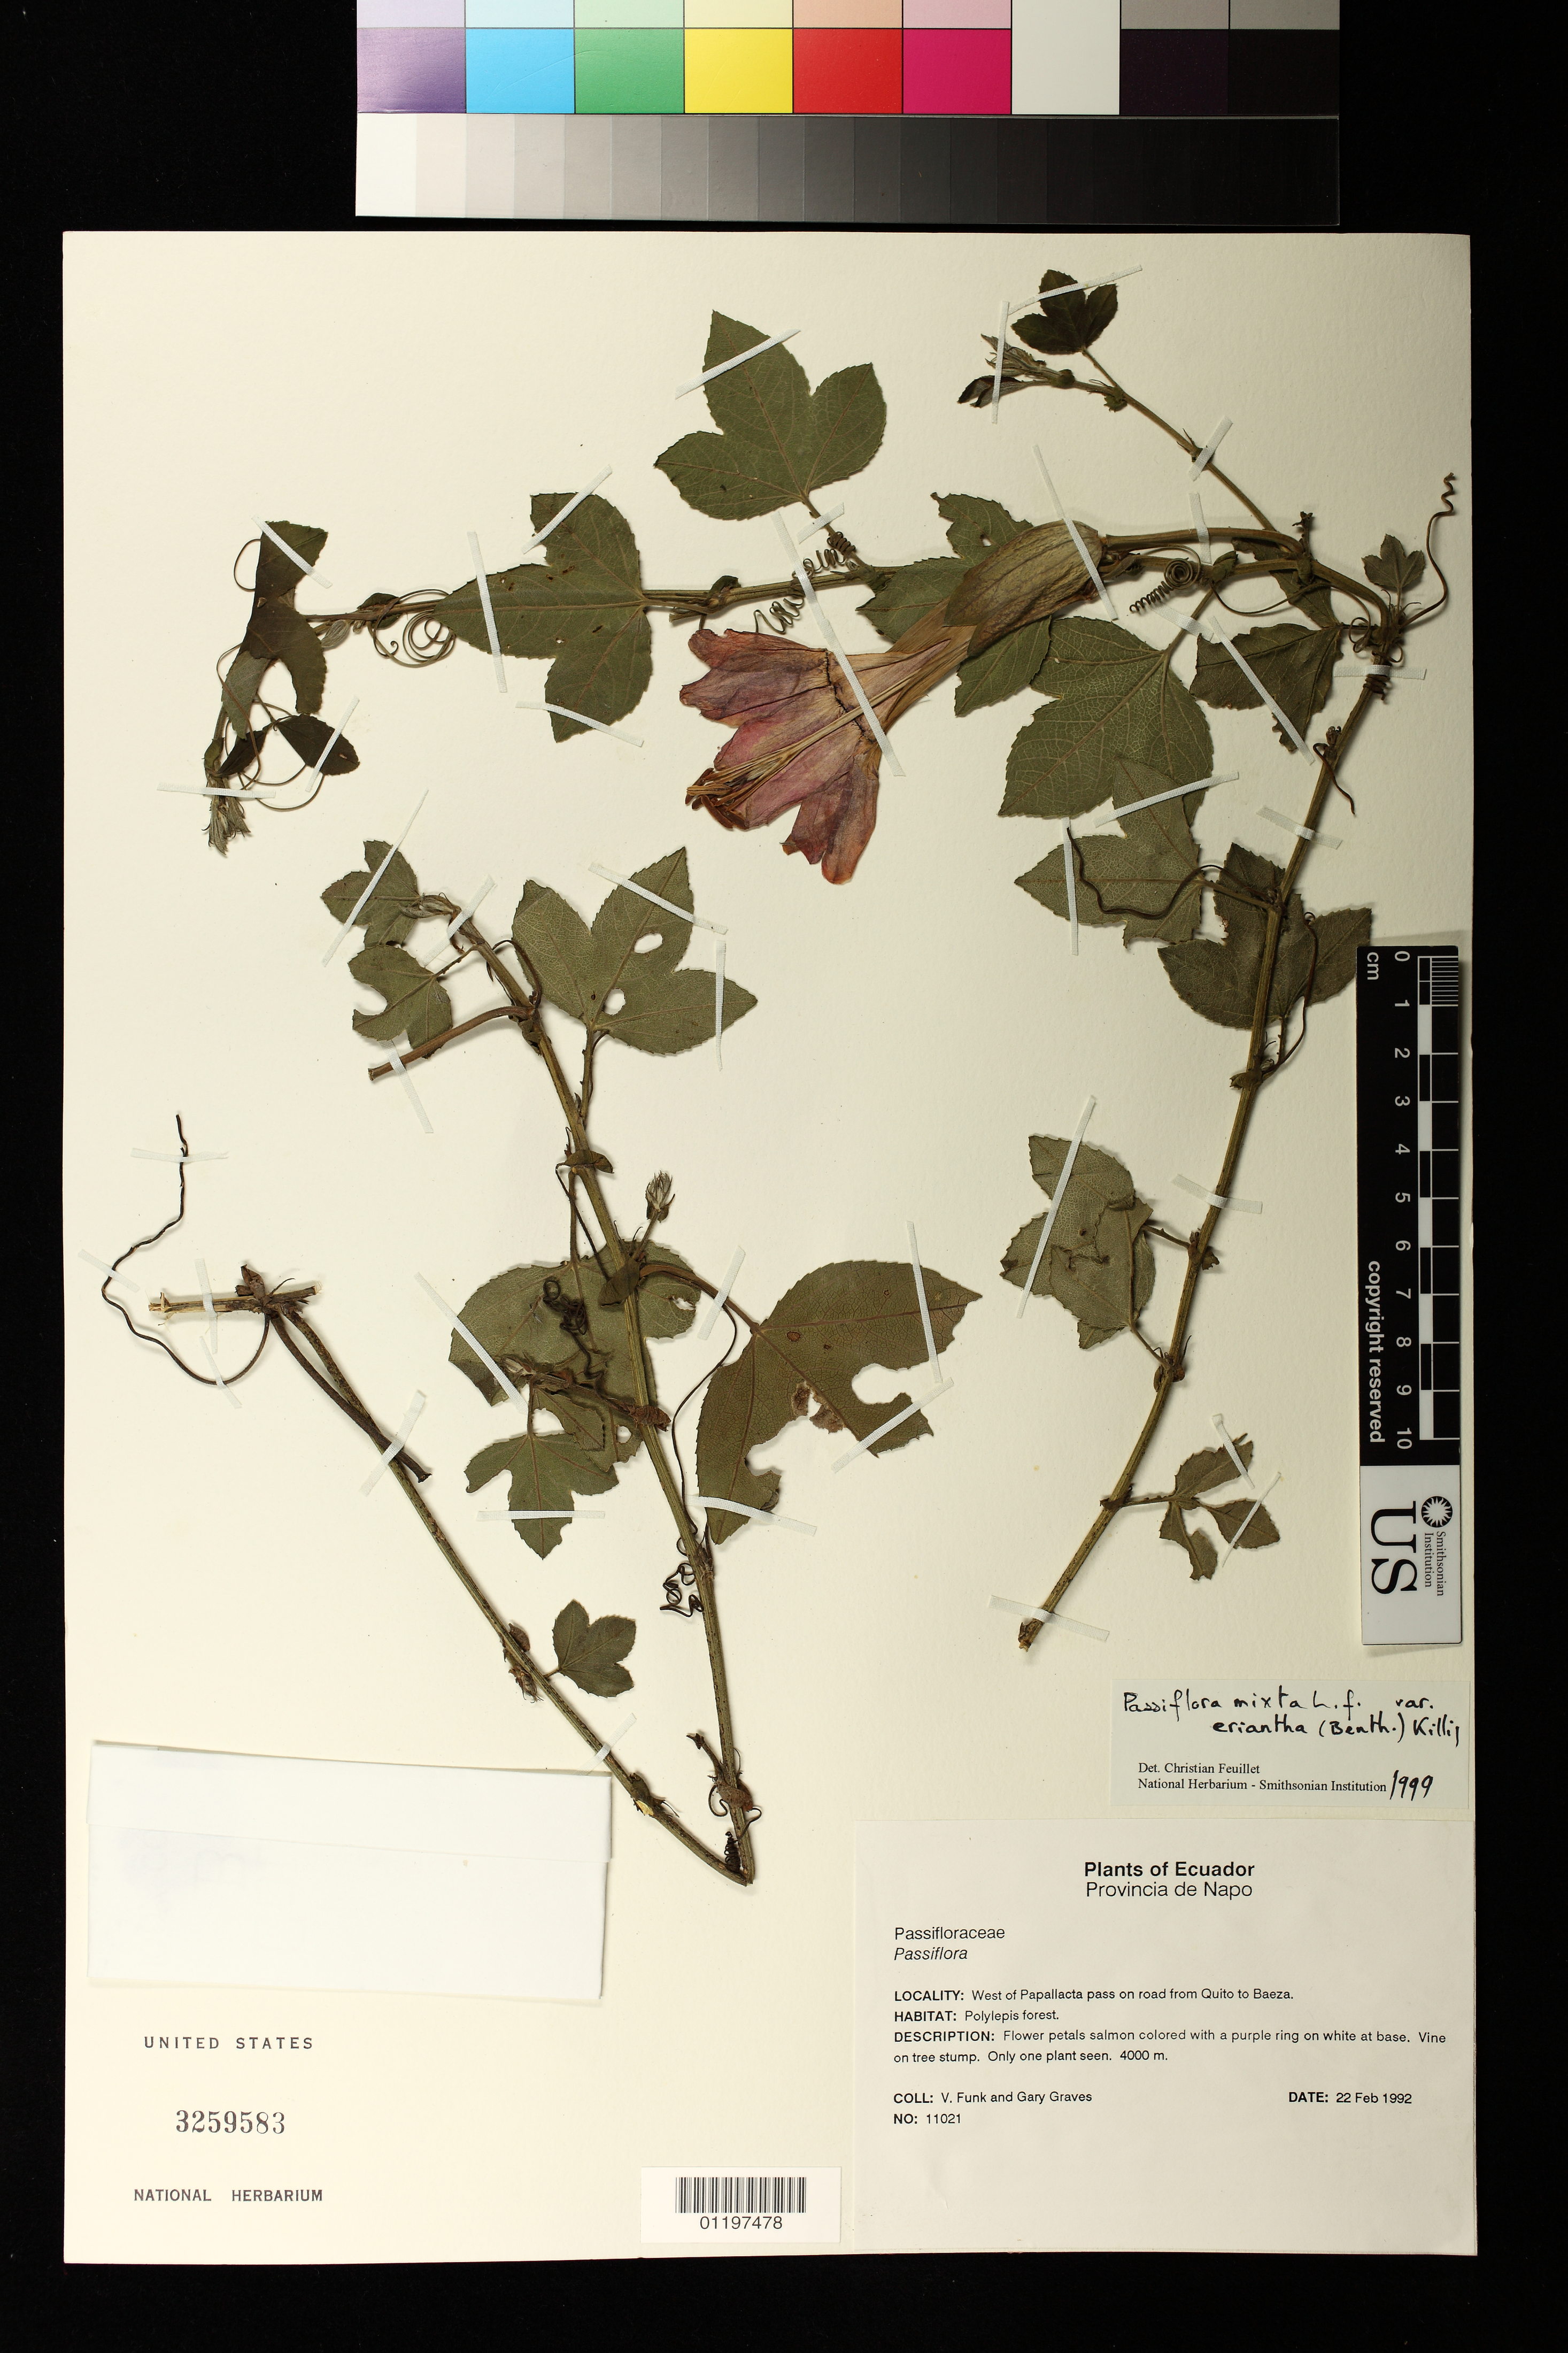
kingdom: Plantae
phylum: Tracheophyta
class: Magnoliopsida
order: Malpighiales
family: Passifloraceae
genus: Passiflora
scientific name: Passiflora eriantha var. mixta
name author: (Benth.) Killip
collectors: V. Funk & G. Graves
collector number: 11021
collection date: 1992-02-22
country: Ecuador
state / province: Napo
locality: West of Papallacta pass on road from Quito to Baeza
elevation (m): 4000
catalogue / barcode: US 3259583